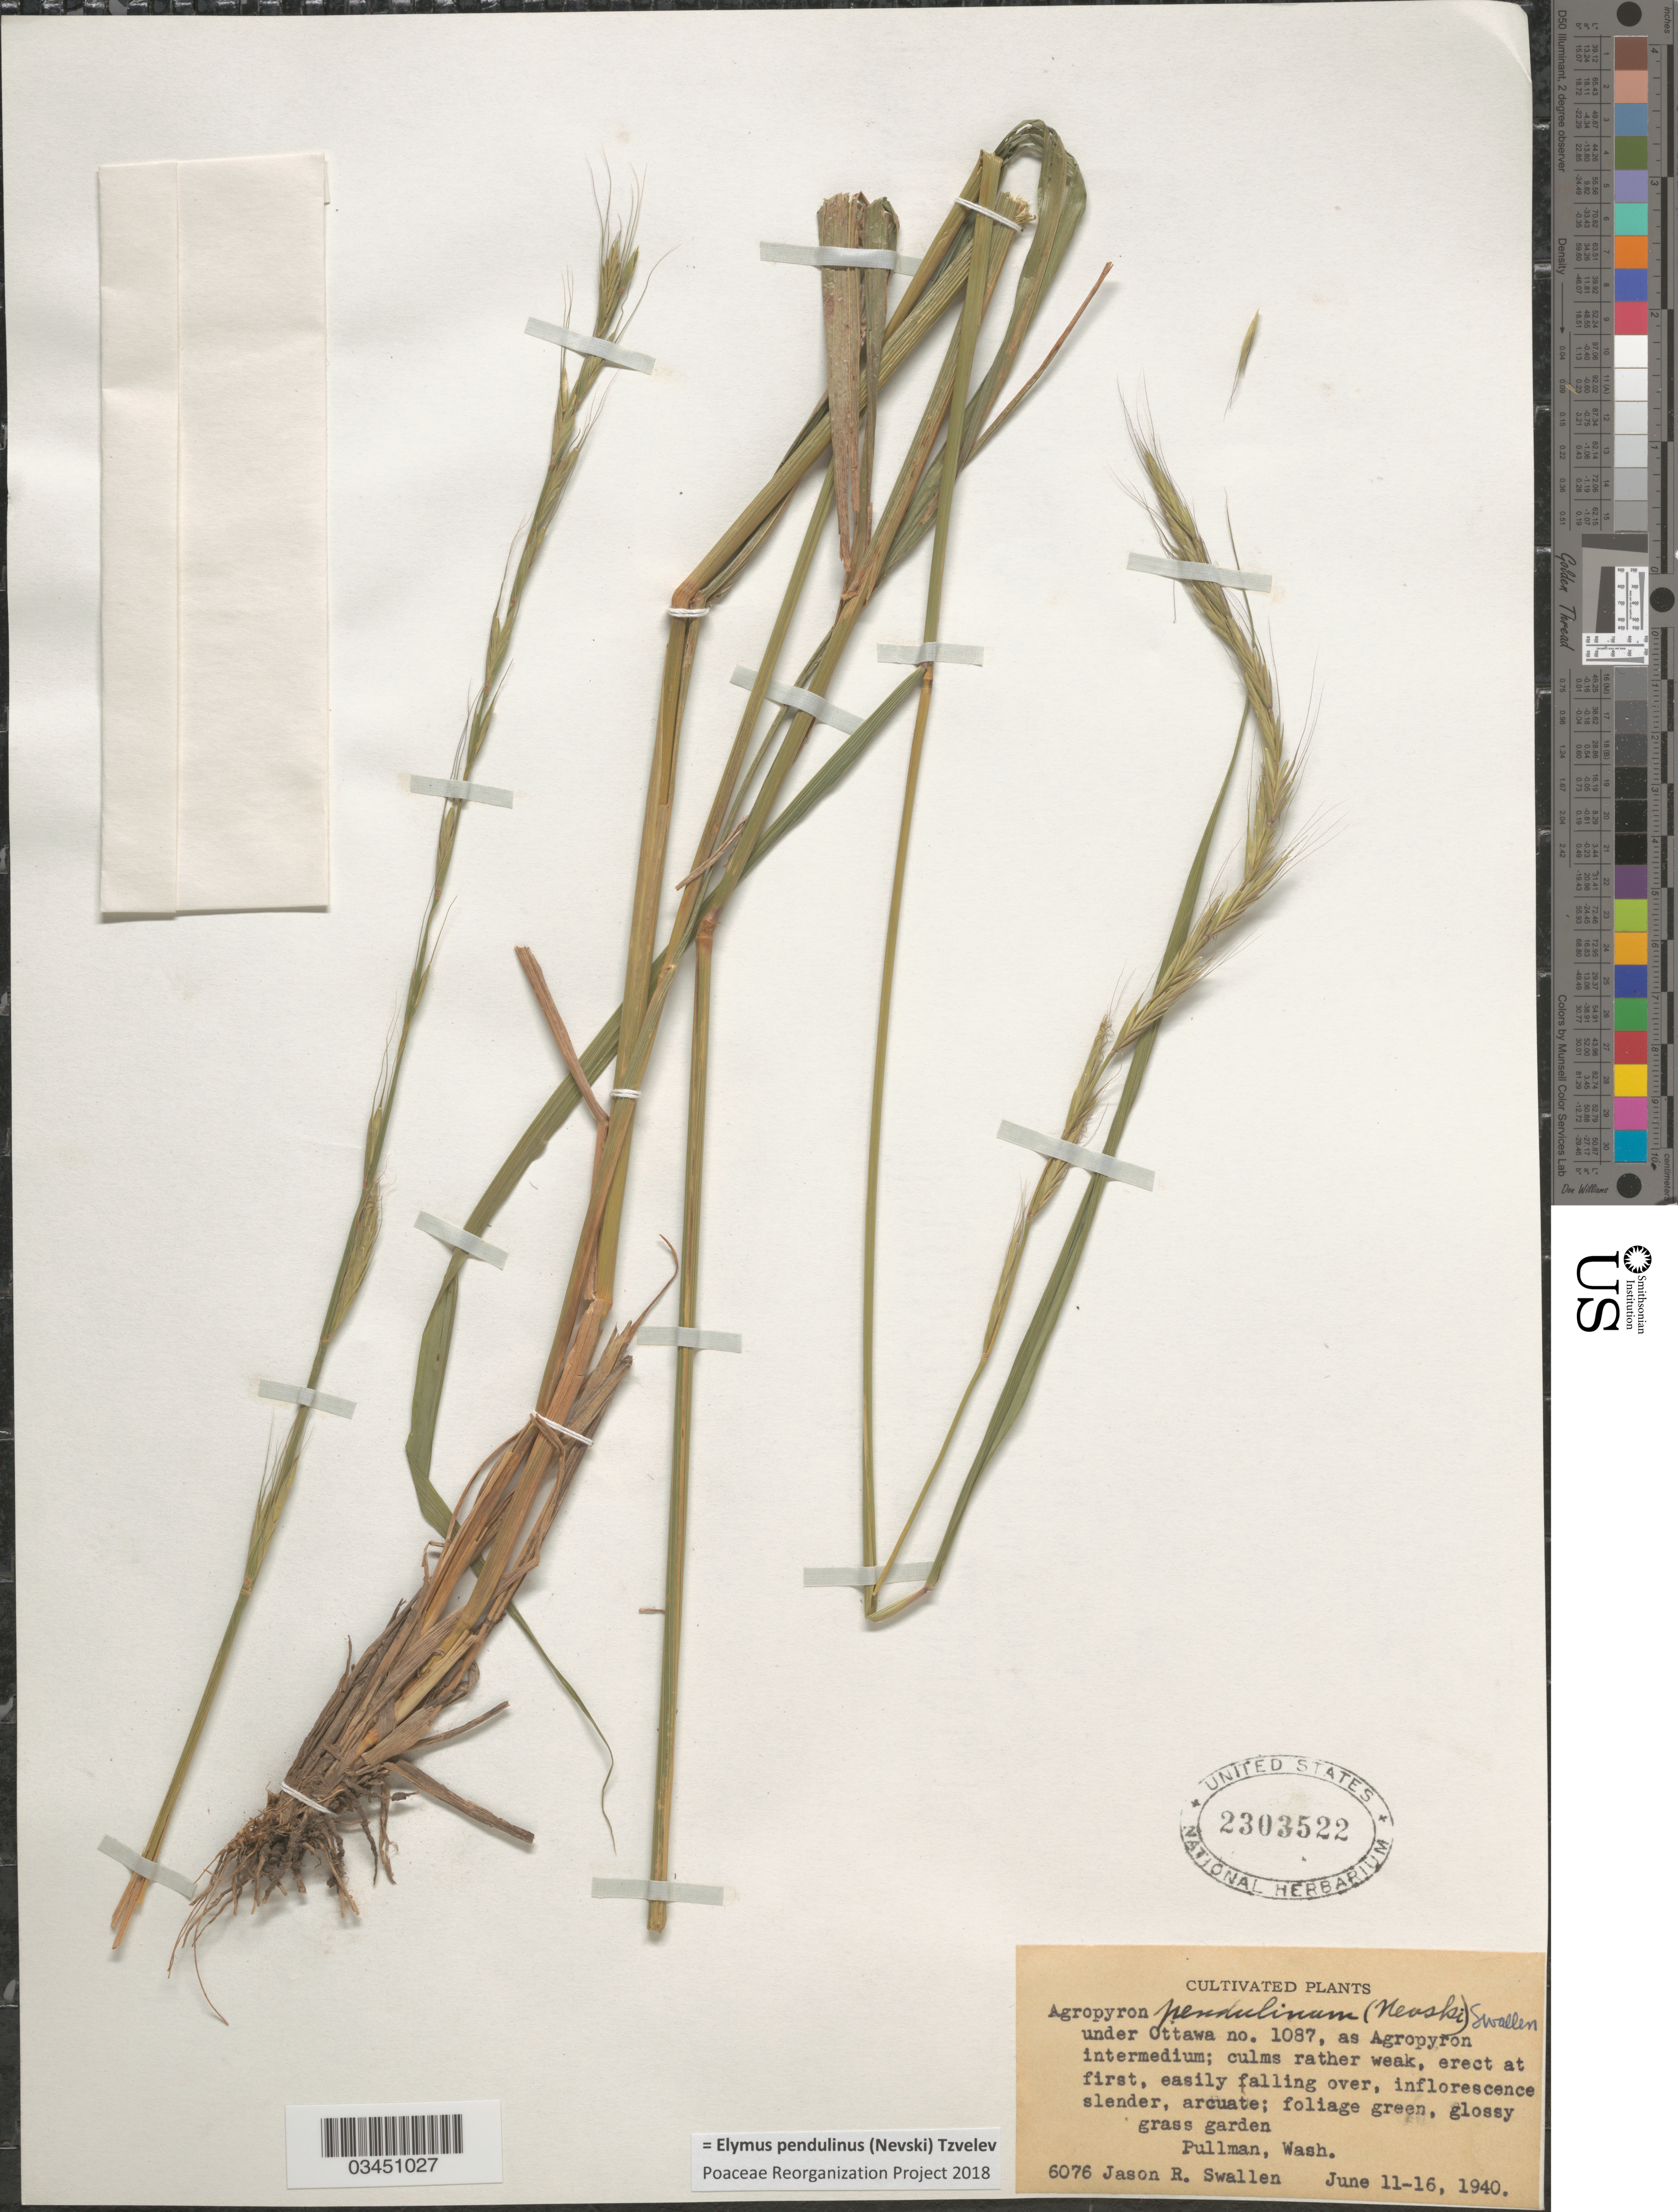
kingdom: Plantae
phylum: Tracheophyta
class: Liliopsida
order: Poales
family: Poaceae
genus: Elymus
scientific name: Elymus pendulinus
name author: (Nevski) Tzvelev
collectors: J. R. Swallen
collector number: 6076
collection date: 1940-06-11/1940-06-16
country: United States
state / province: Washington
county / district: Whitman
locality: Grass garden, Pullman.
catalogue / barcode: US 2303522